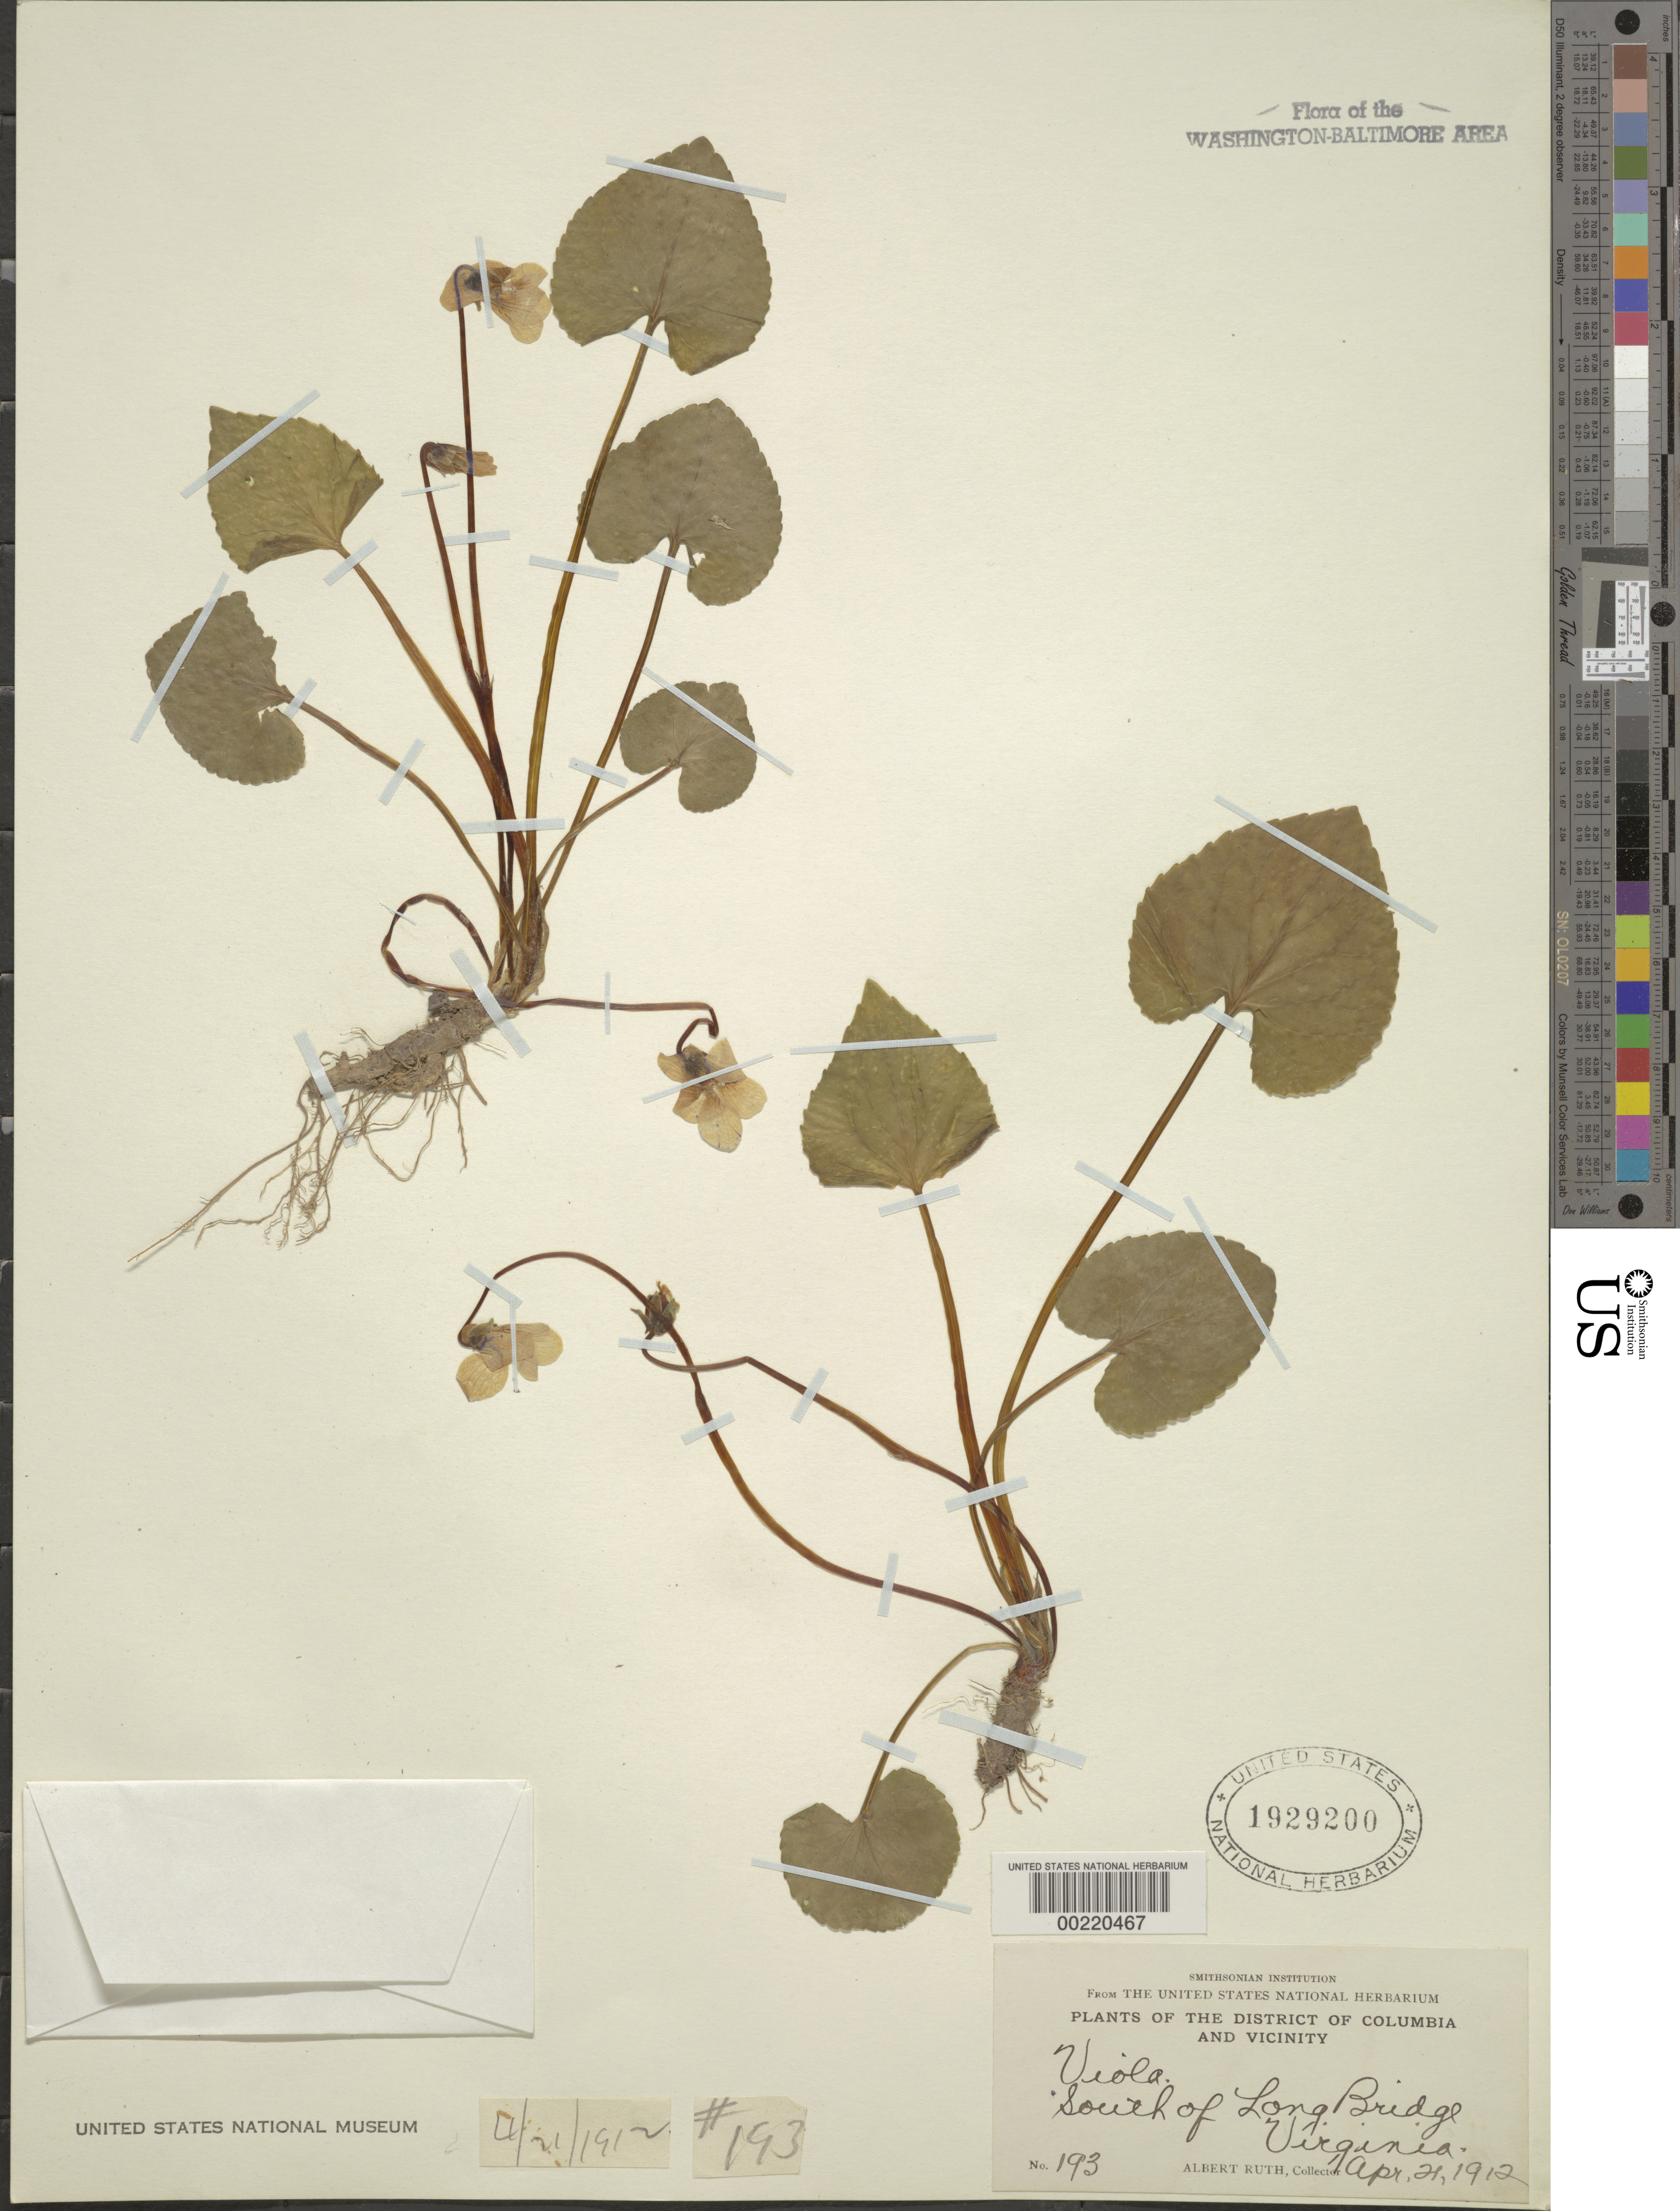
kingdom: Plantae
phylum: Tracheophyta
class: Magnoliopsida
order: Malpighiales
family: Violaceae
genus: Viola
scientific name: Viola sp.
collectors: A. Ruth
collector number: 193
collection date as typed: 21 Apr 1912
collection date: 1912-04-21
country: United States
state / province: Virginia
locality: South of Long Bridge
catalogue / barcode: US 1929200